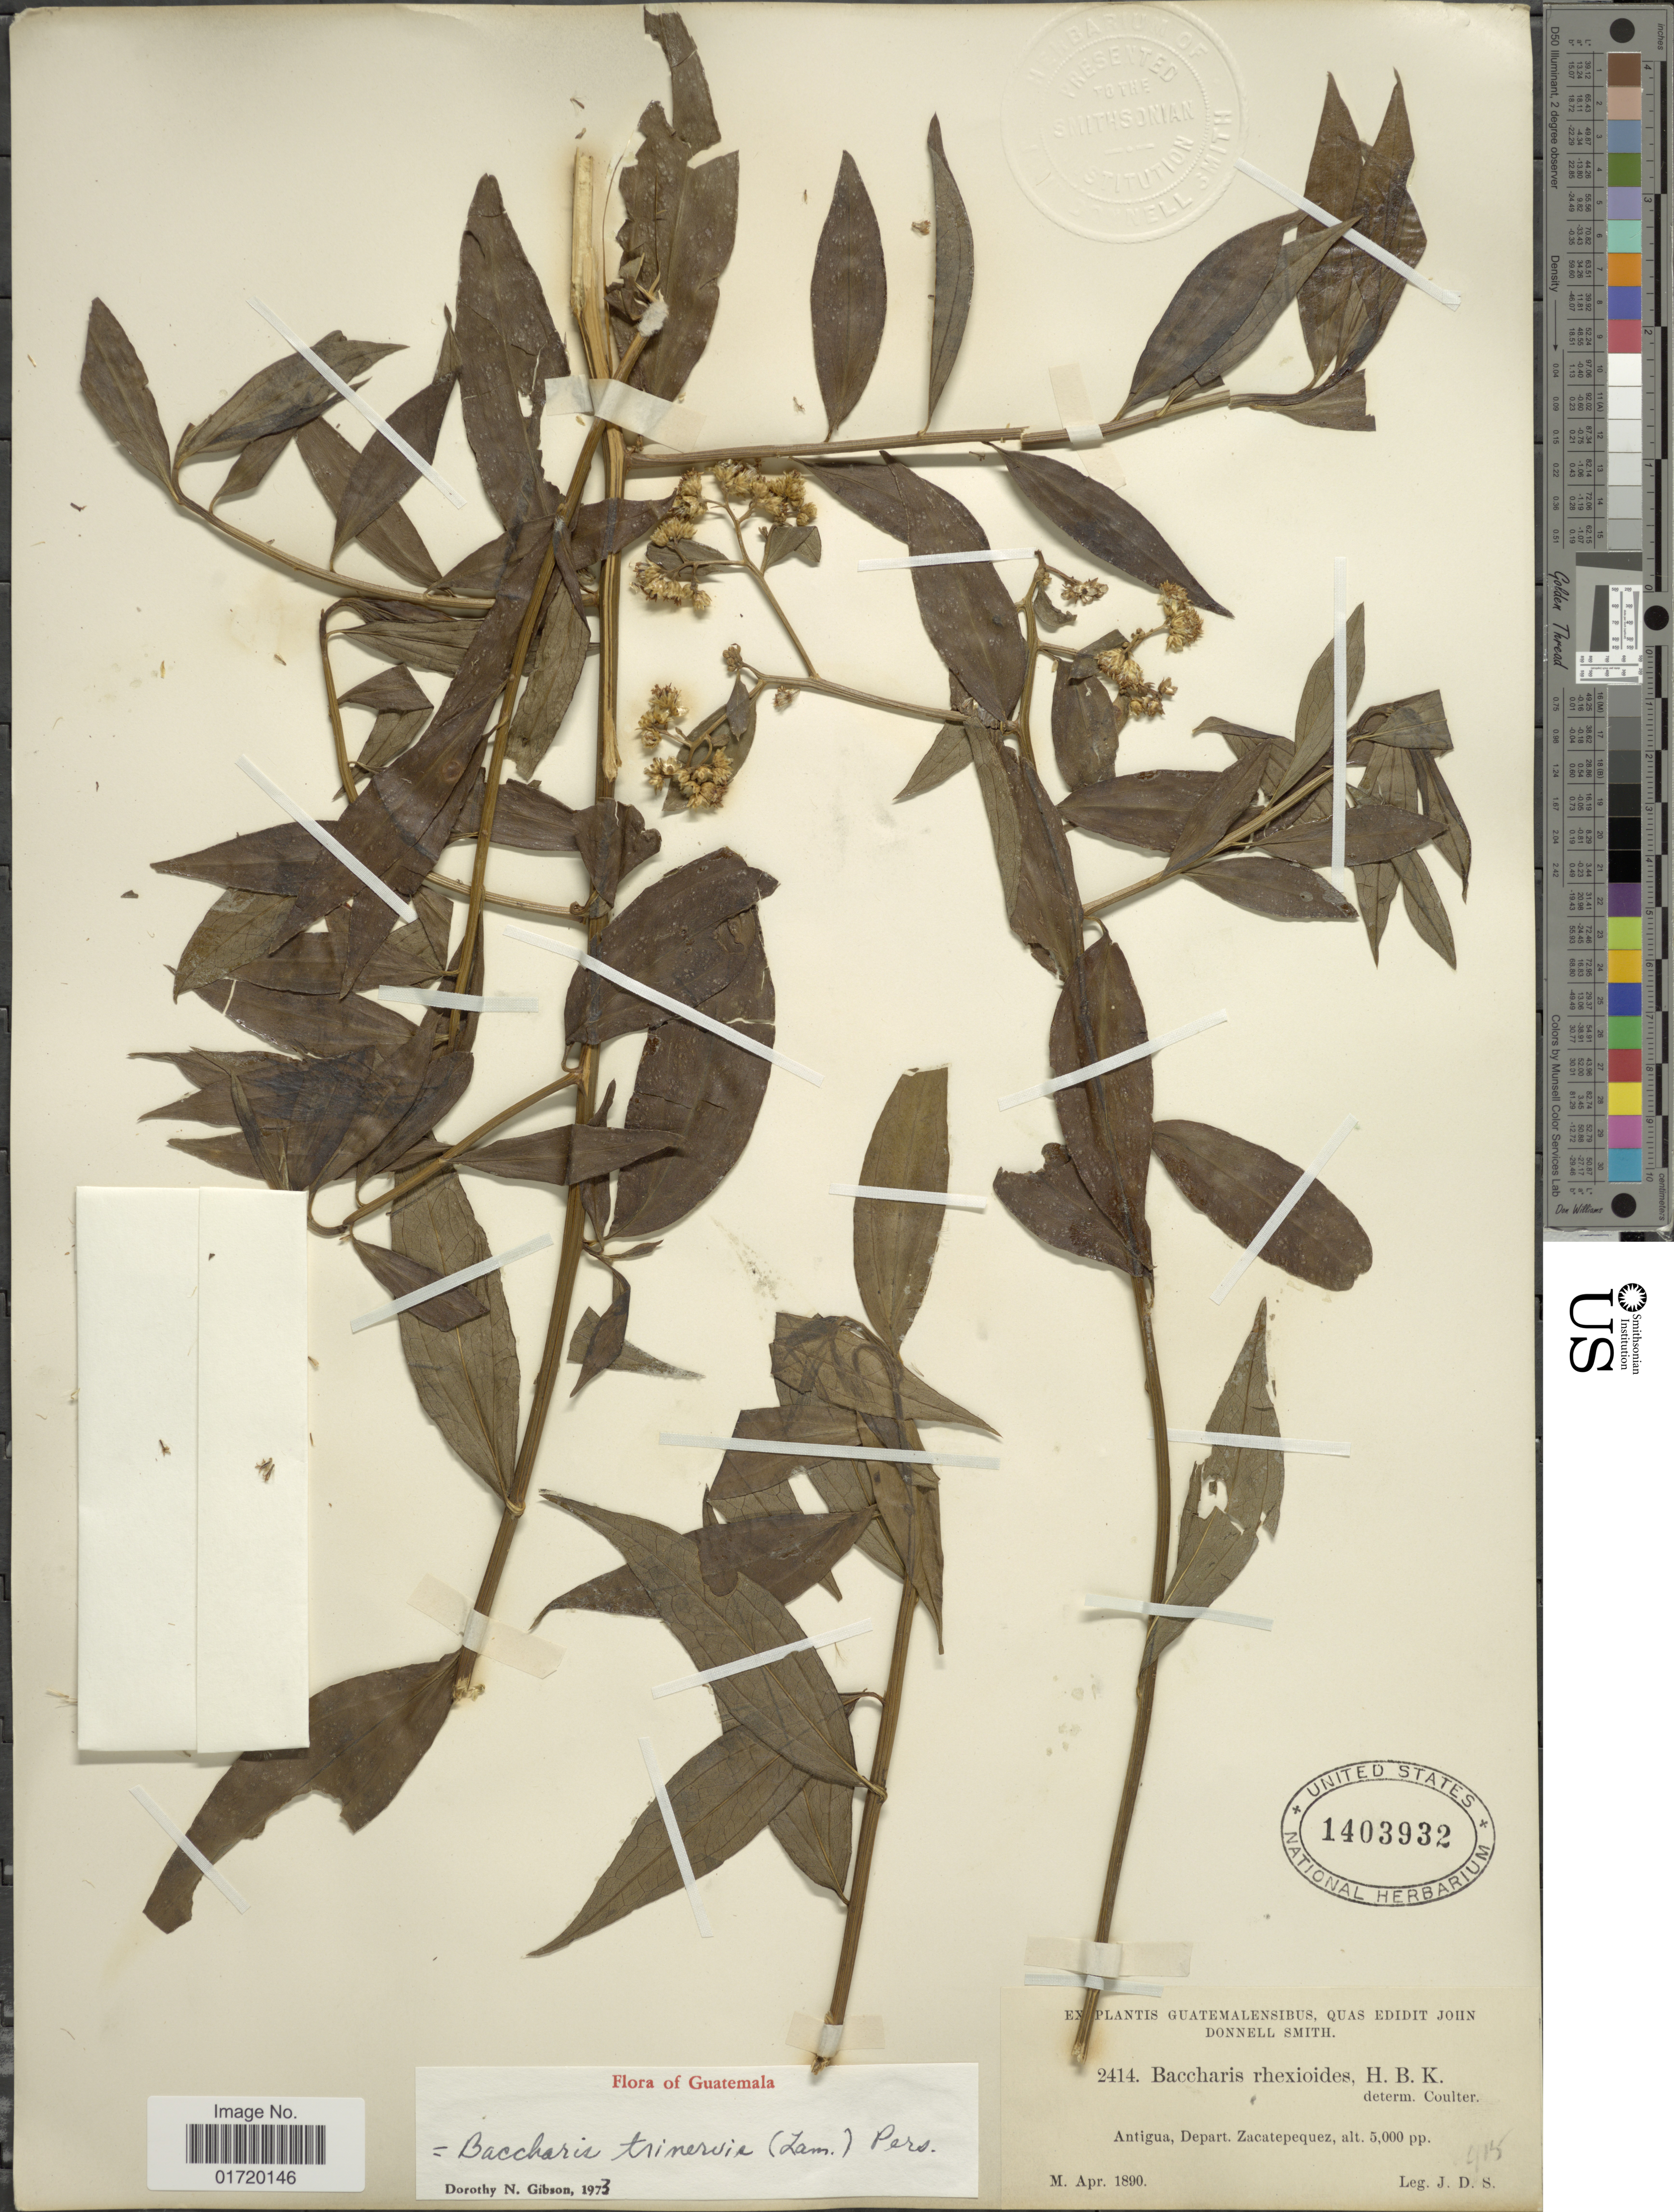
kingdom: Plantae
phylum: Tracheophyta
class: Magnoliopsida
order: Asterales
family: Asteraceae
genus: Baccharis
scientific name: Baccharis trinervis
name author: (Lam.) Pers.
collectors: J. Donnell Smith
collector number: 2414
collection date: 1890-04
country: Guatemala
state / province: Sacatepéquez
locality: Guatemalensibus, Antigua, Zacatepequez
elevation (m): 1524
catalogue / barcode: US 1403932